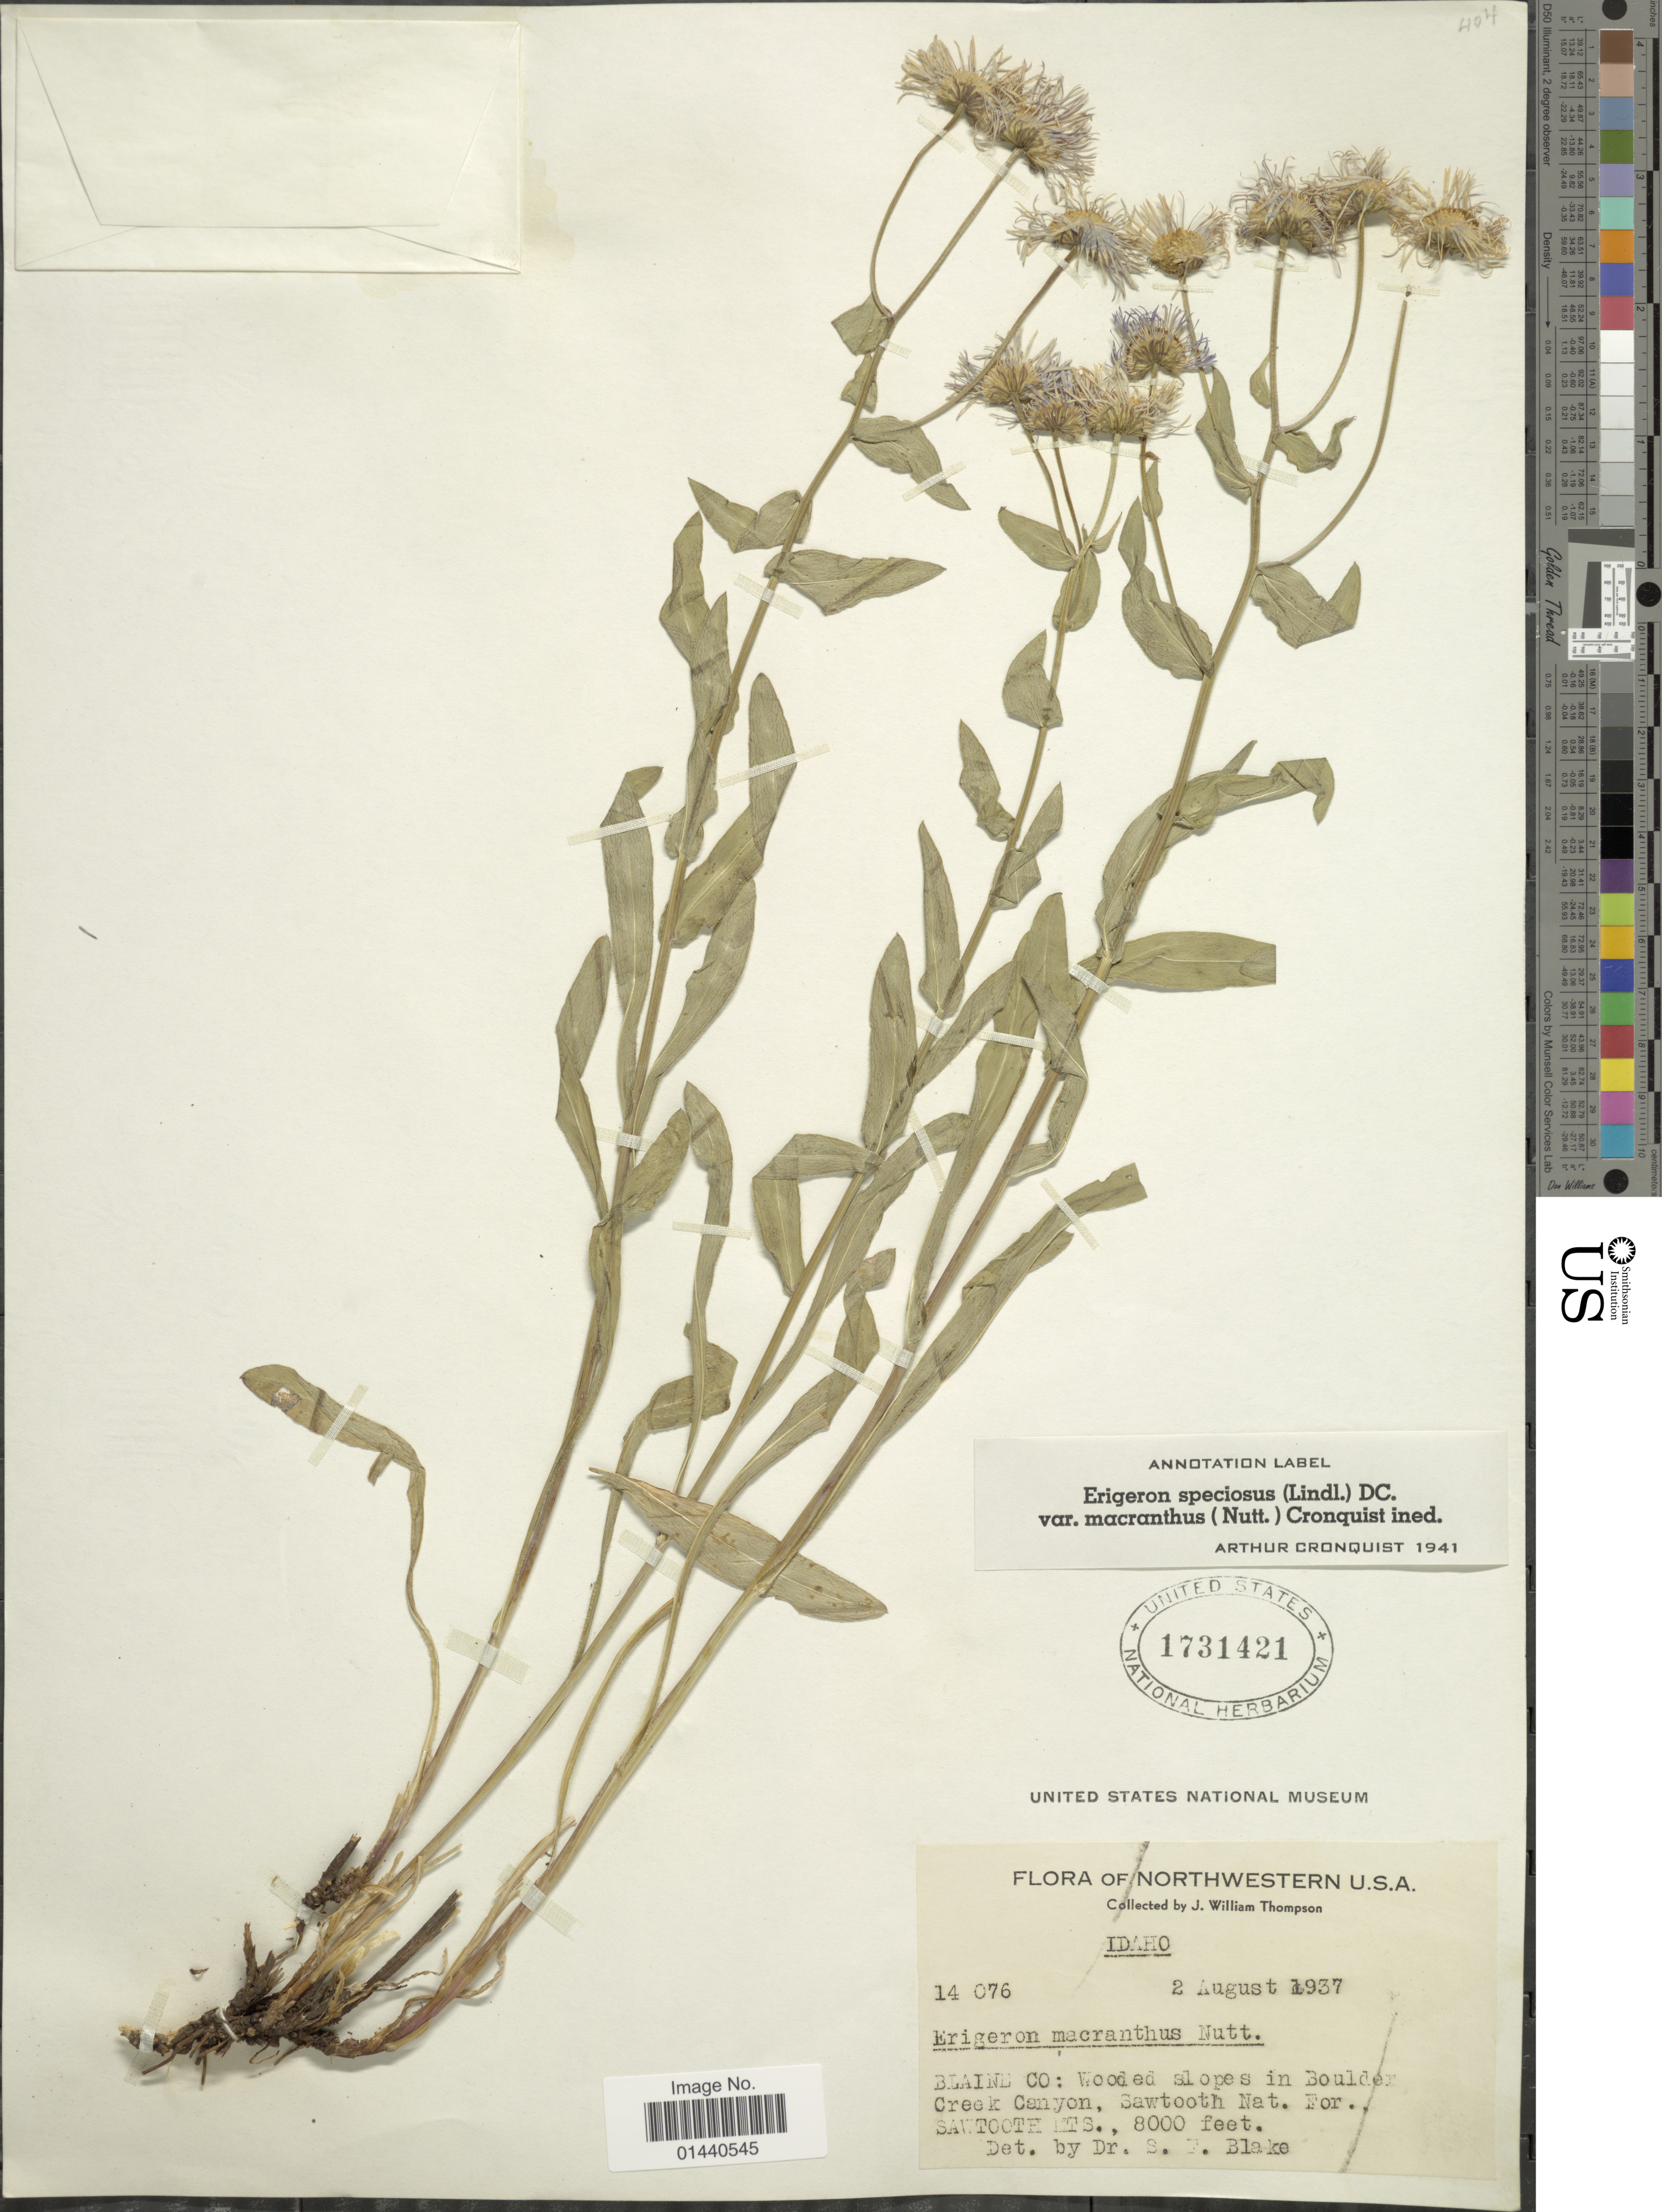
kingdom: Plantae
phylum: Tracheophyta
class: Magnoliopsida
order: Asterales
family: Asteraceae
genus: Erigeron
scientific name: Erigeron speciosus var. macranthus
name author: (Nutt.) Cronq.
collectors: J. W. Thompson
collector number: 14076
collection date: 1937-08-02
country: United States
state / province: Idaho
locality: Northwestern U.S.A. Blaine Co: Wooded slopes in Boulder Creek Canyon, Sawtooth Nat. For., Sawtooth Mts.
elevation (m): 2438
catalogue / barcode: US 1731421